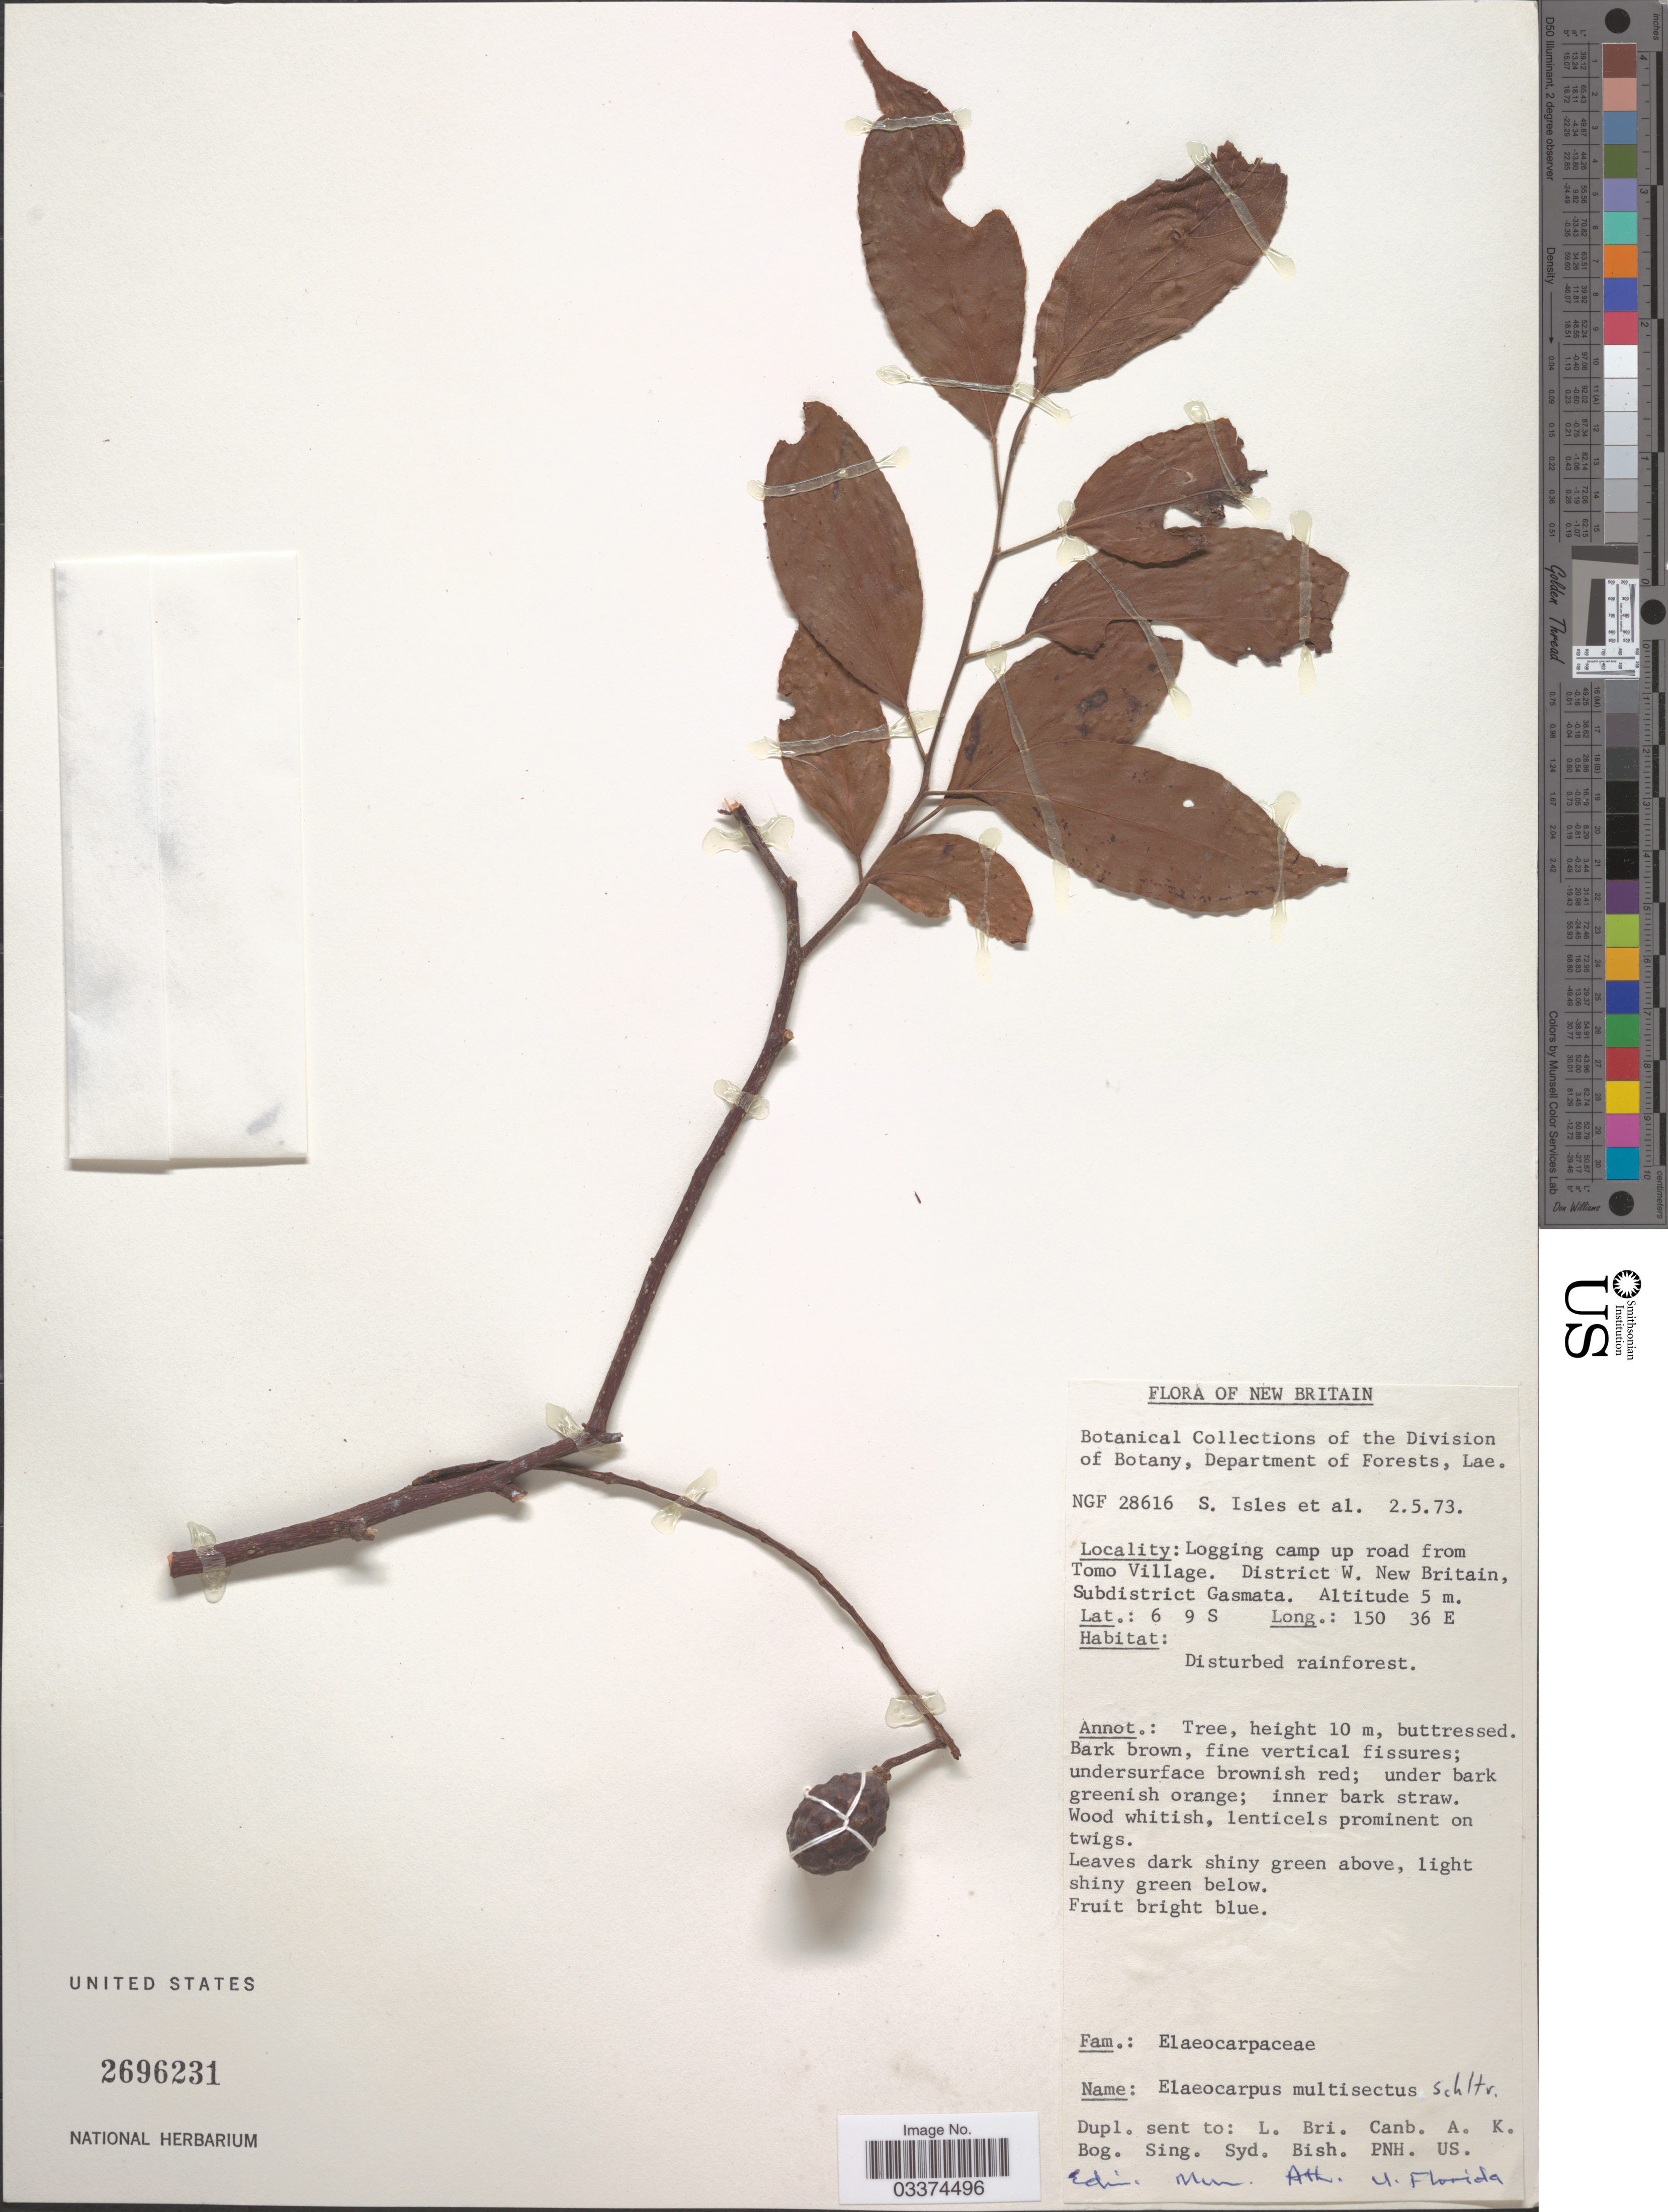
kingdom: Plantae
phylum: Tracheophyta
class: Magnoliopsida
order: Oxalidales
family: Elaeocarpaceae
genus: Elaeocarpus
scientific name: Elaeocarpus multisectus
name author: Schltr.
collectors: S. Isles & et al.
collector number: NGF28616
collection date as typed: Transcribed d/m/y: 2/5/73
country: Papua New Guinea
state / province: West New Britain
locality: New Britain, Logging camp up road from Tomo Village. District W. New Britain, Subdistrict Gasmata.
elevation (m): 5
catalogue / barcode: US 2696231